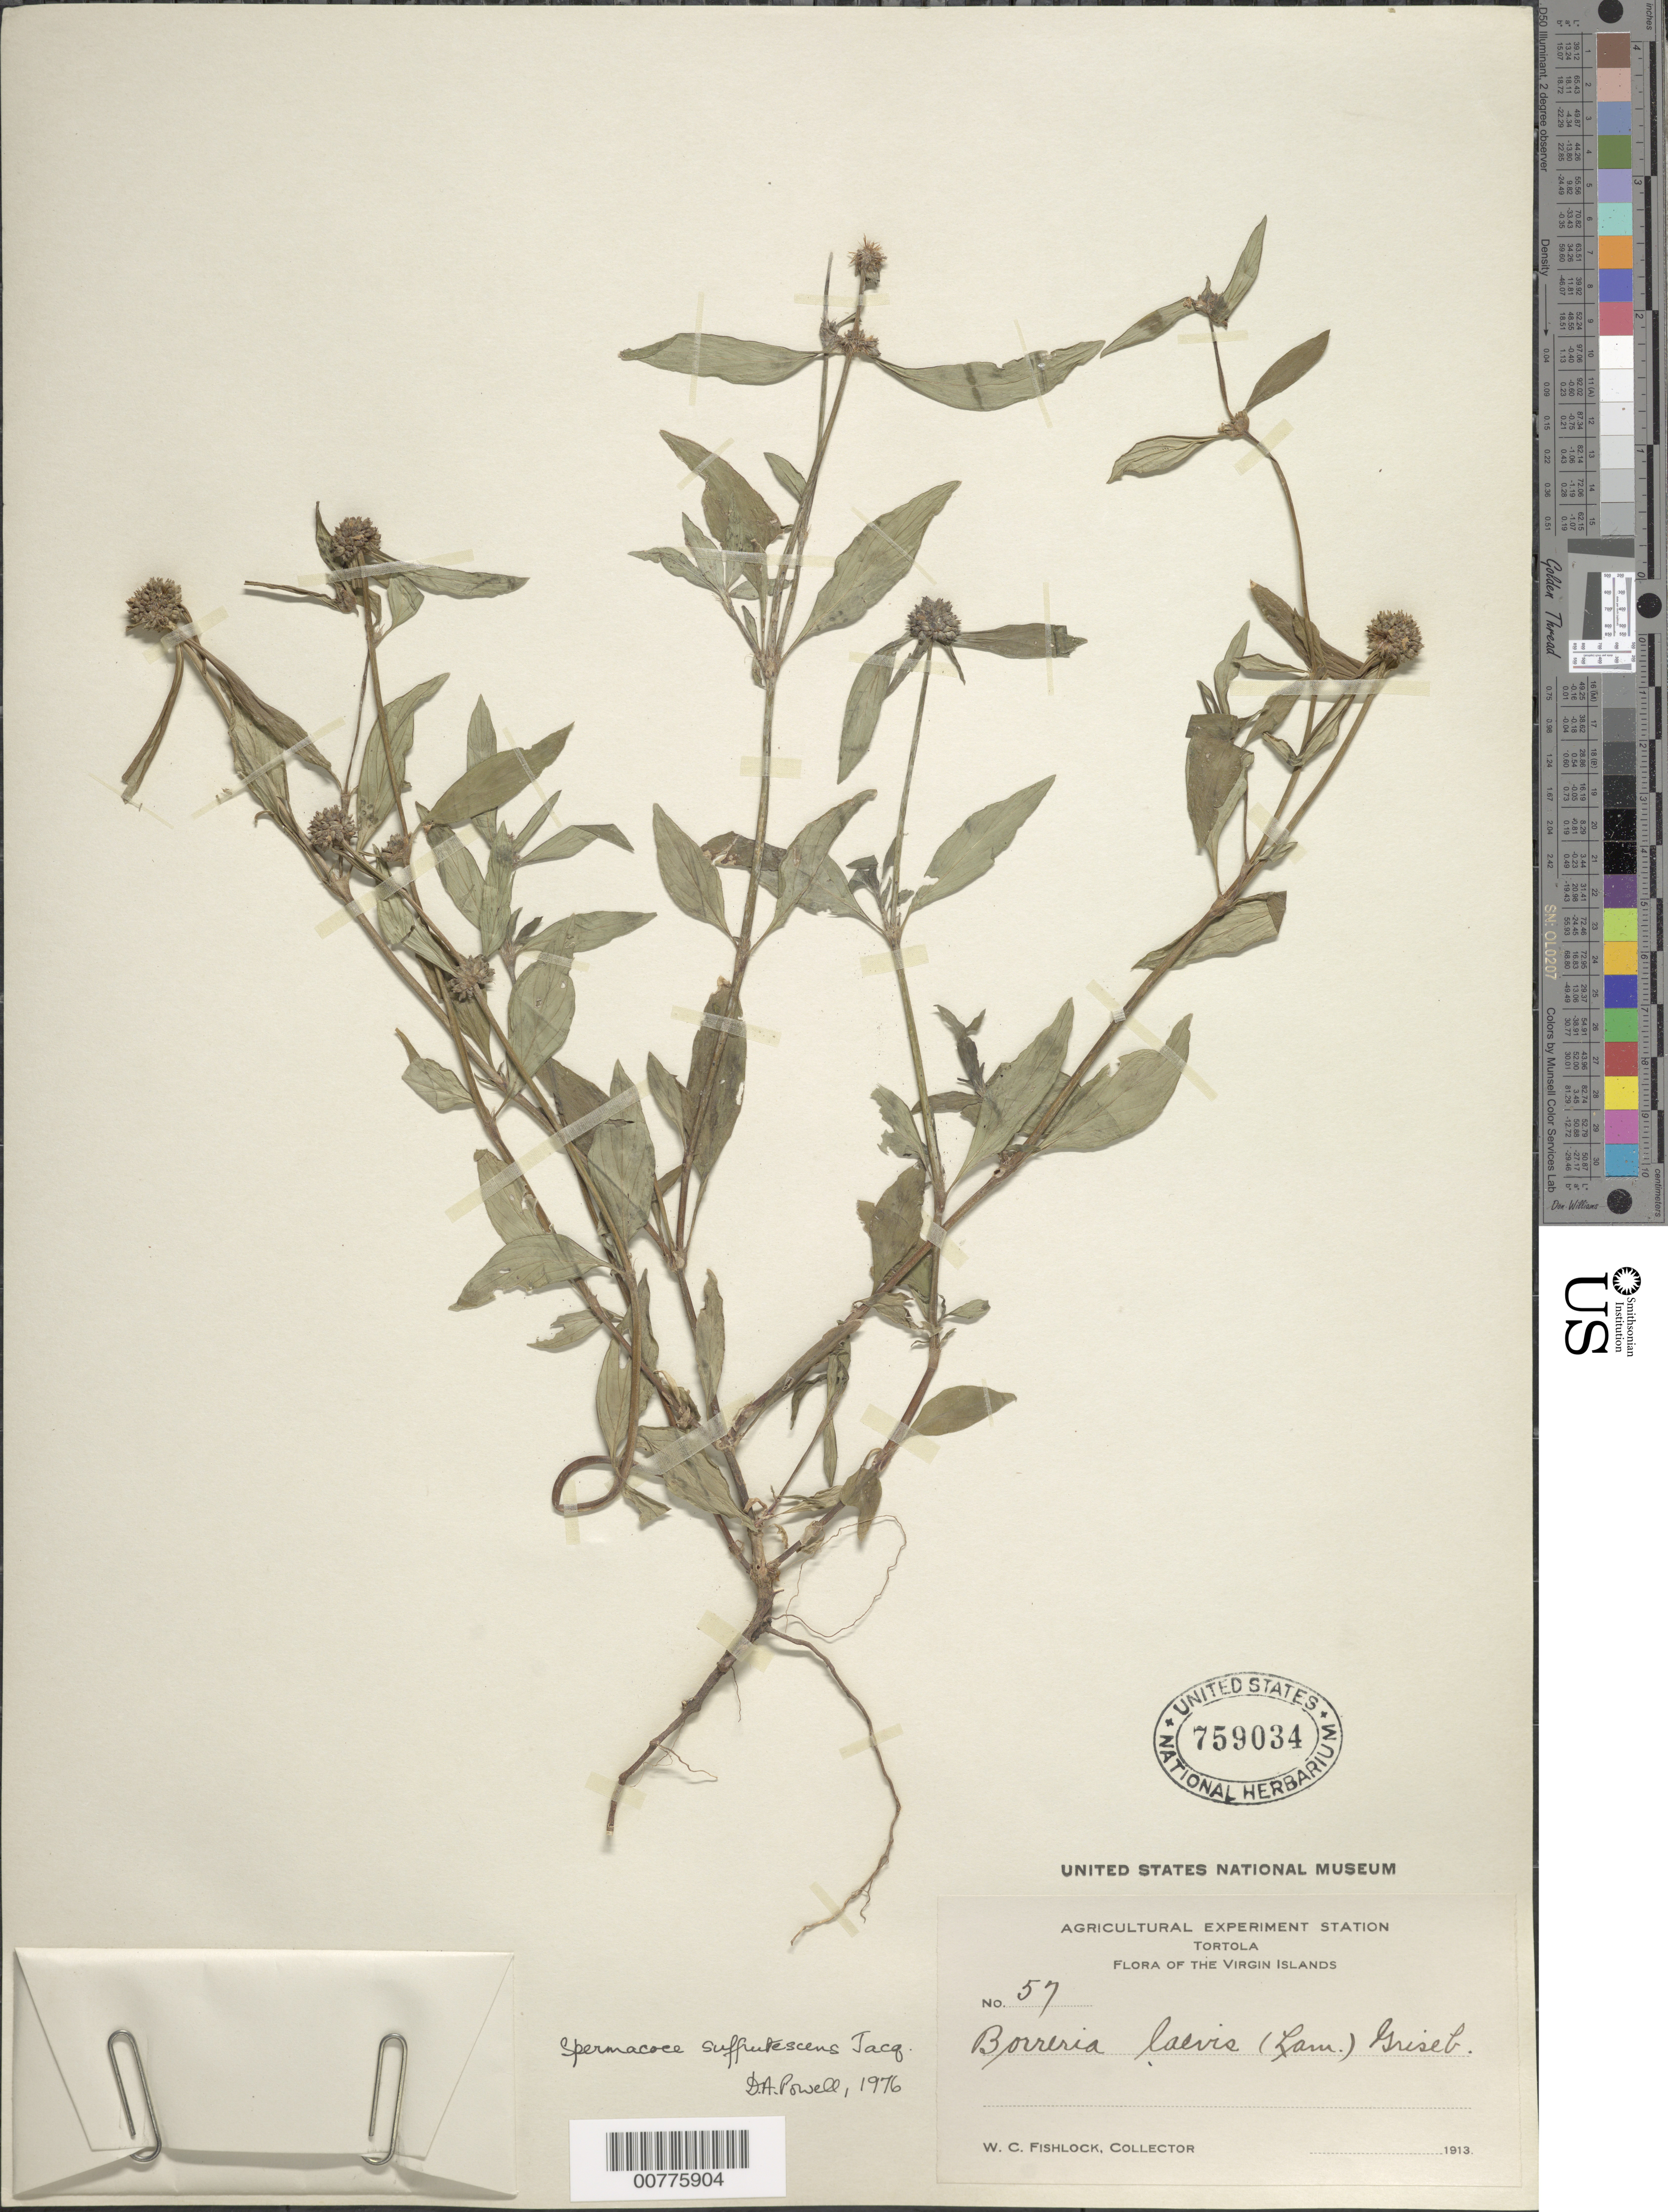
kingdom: Plantae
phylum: Tracheophyta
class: Magnoliopsida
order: Gentianales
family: Rubiaceae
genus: Spermacoce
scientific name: Spermacoce remota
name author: Lam.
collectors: W. Fishlock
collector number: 57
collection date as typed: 1913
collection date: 1913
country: British Virgin Islands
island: Tortola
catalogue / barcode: US 759034